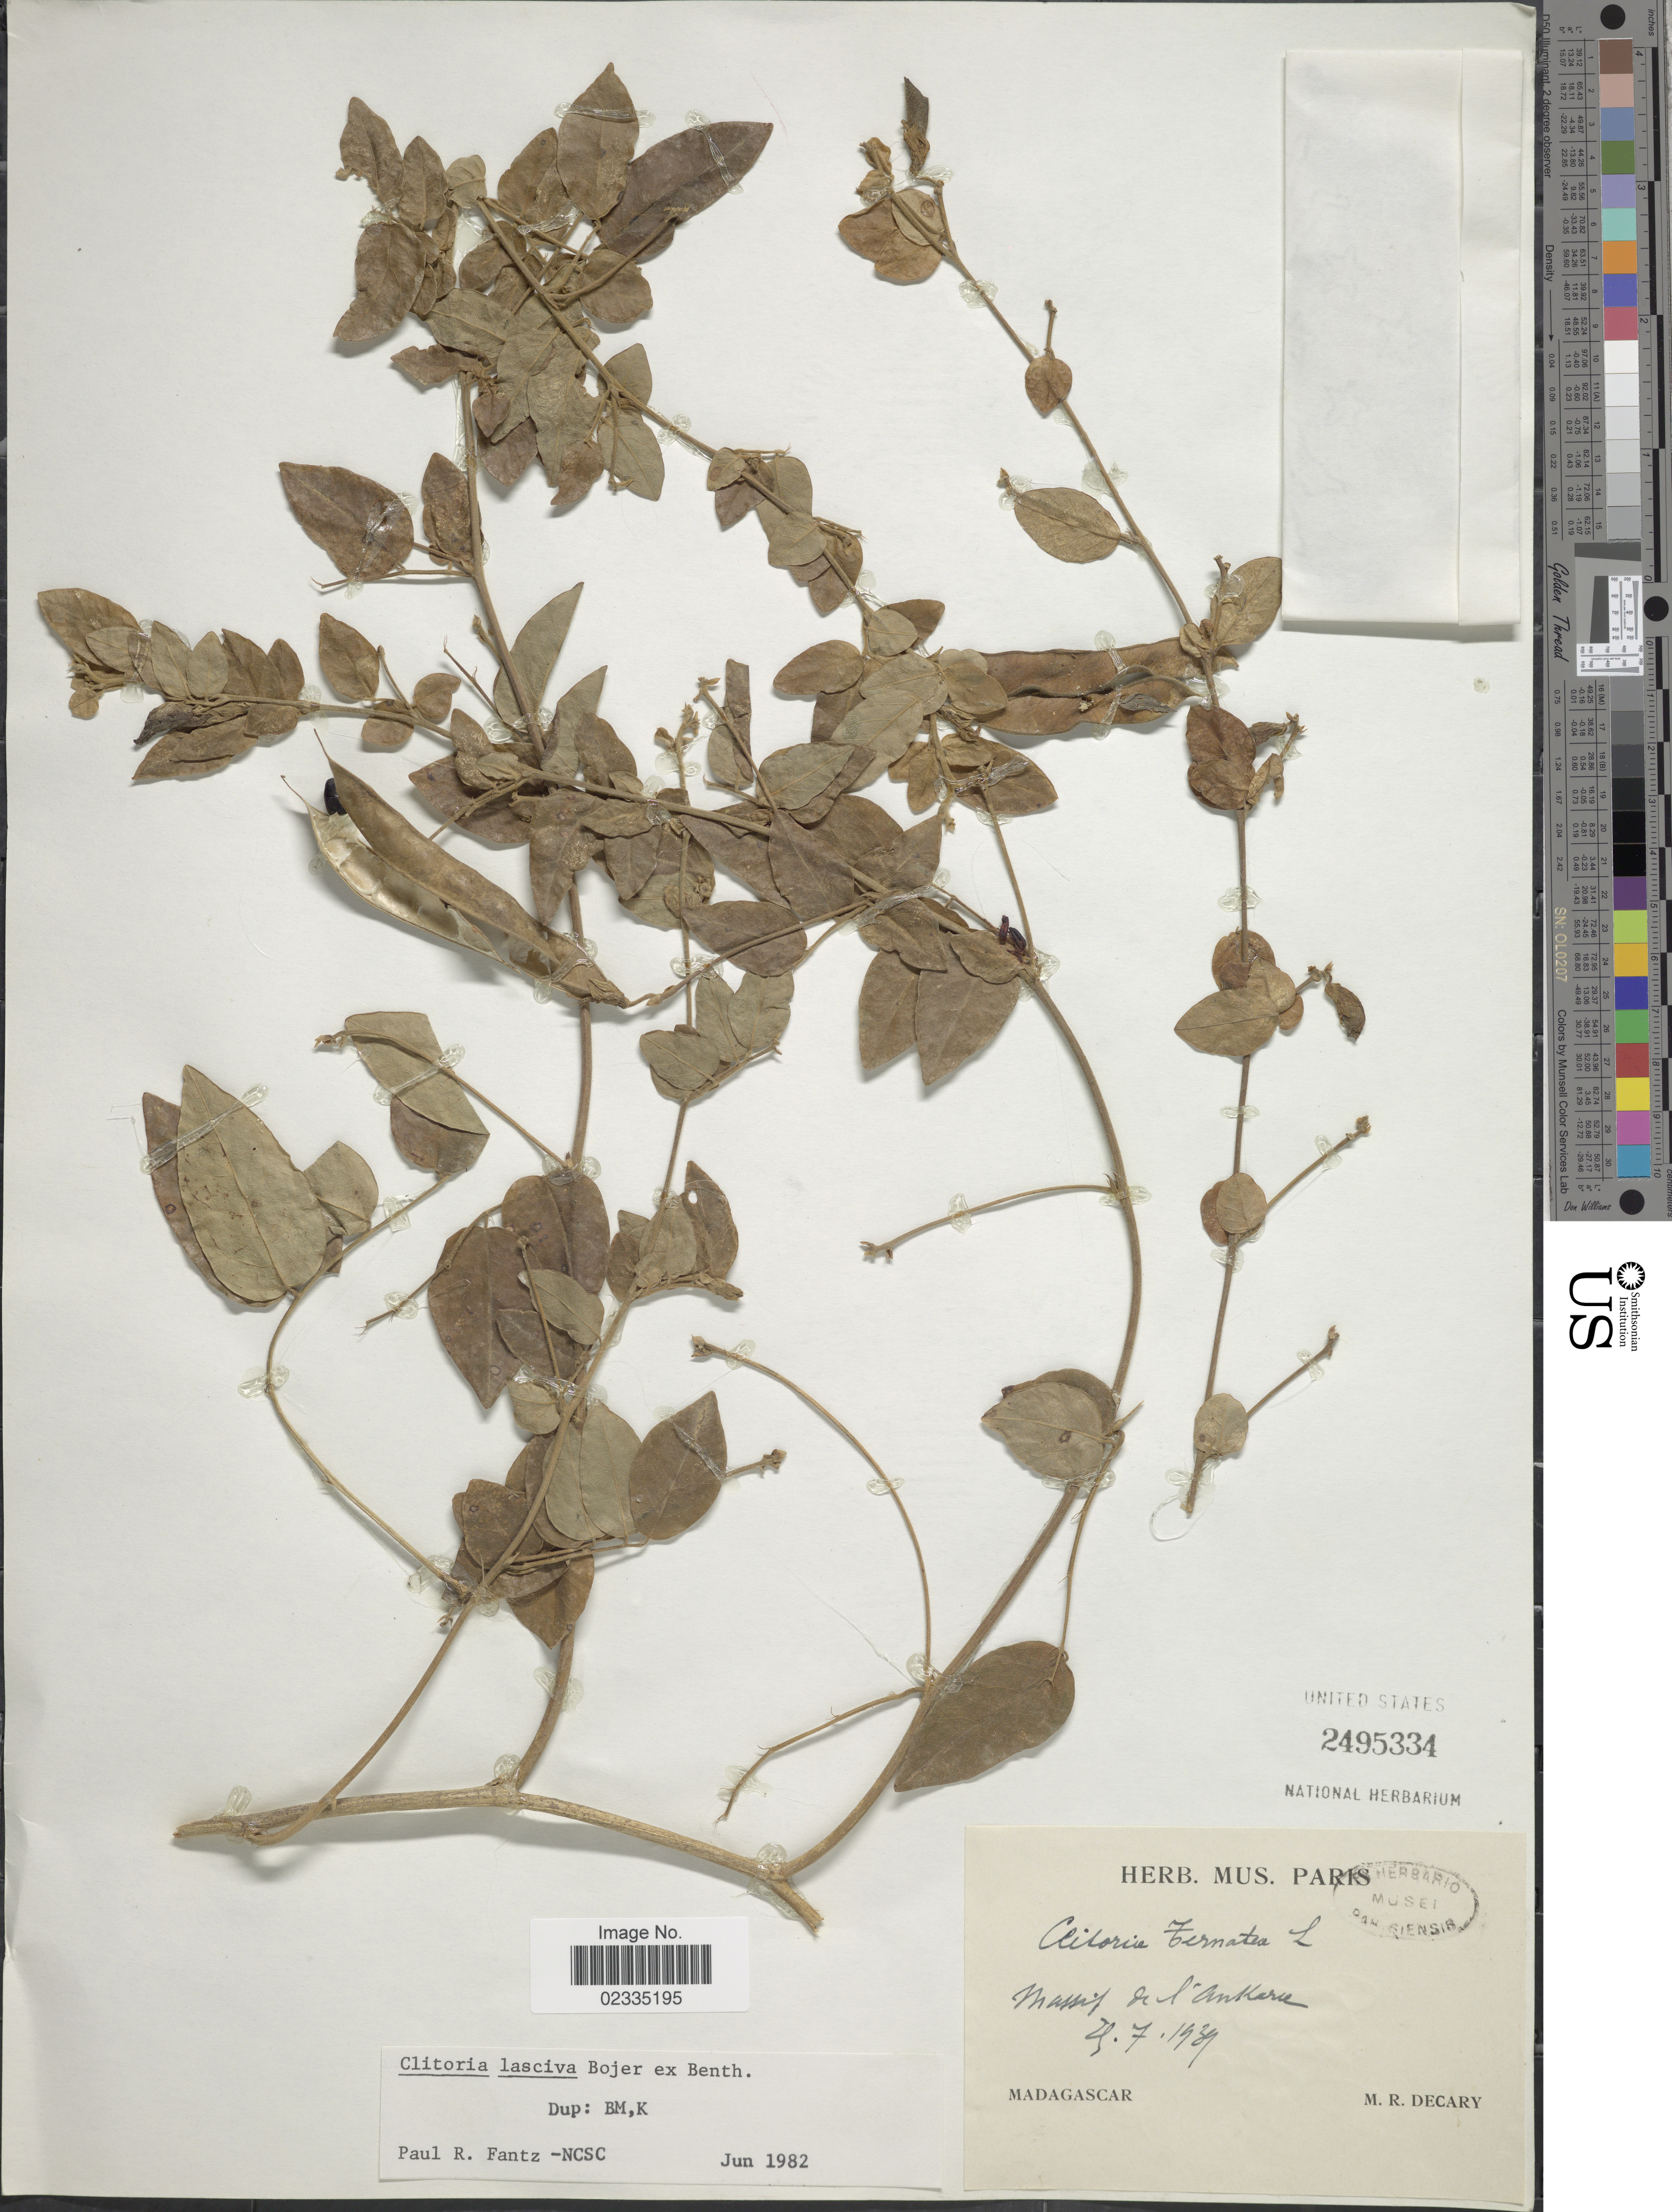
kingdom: Plantae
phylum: Tracheophyta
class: Magnoliopsida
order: Fabales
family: Fabaceae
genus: Clitoria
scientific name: Clitoria lasciva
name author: Bojer ex Benth.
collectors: R. Decary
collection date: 1939-07-29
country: Madagascar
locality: Massif de l'Ankara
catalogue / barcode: US 2495334